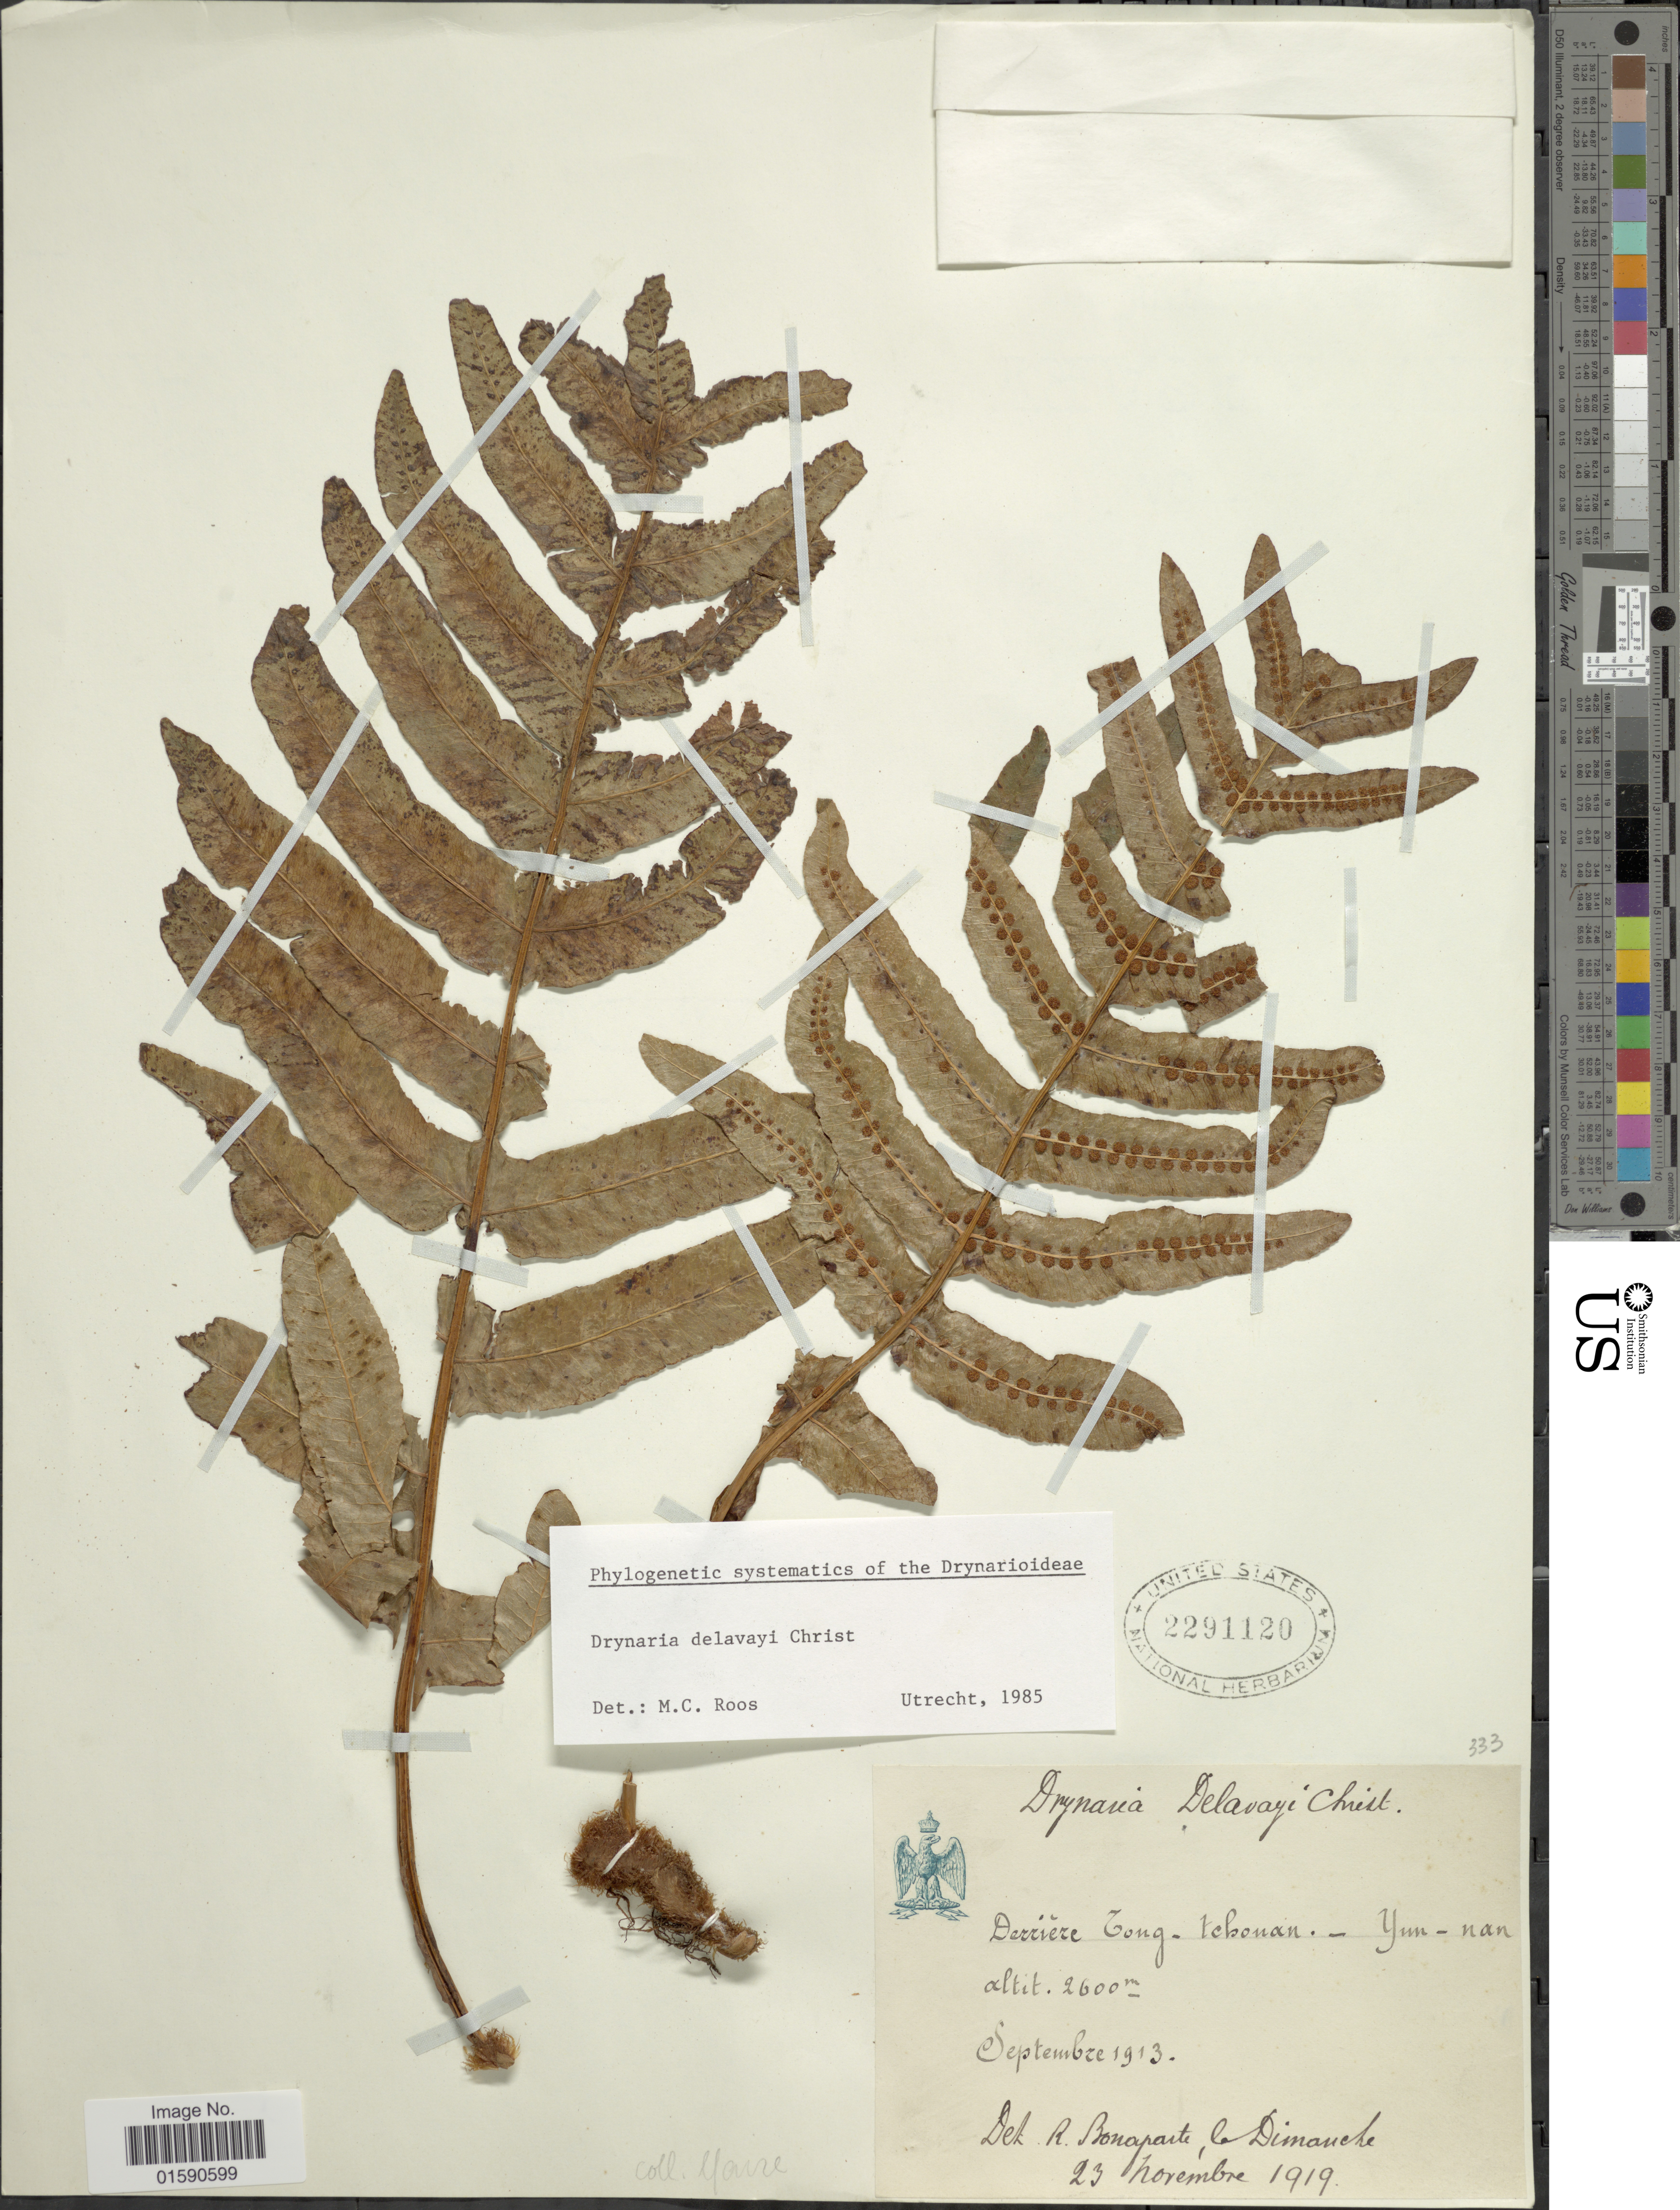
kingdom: Plantae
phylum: Tracheophyta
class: Polypodiopsida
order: Polypodiales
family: Polypodiaceae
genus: Drynaria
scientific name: Drynaria delavayi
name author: Christ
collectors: Maire, --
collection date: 1919-11-23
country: Indonesia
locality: Derriere Tong, Tebonan [interpreted]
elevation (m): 2600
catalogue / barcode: US 2291120